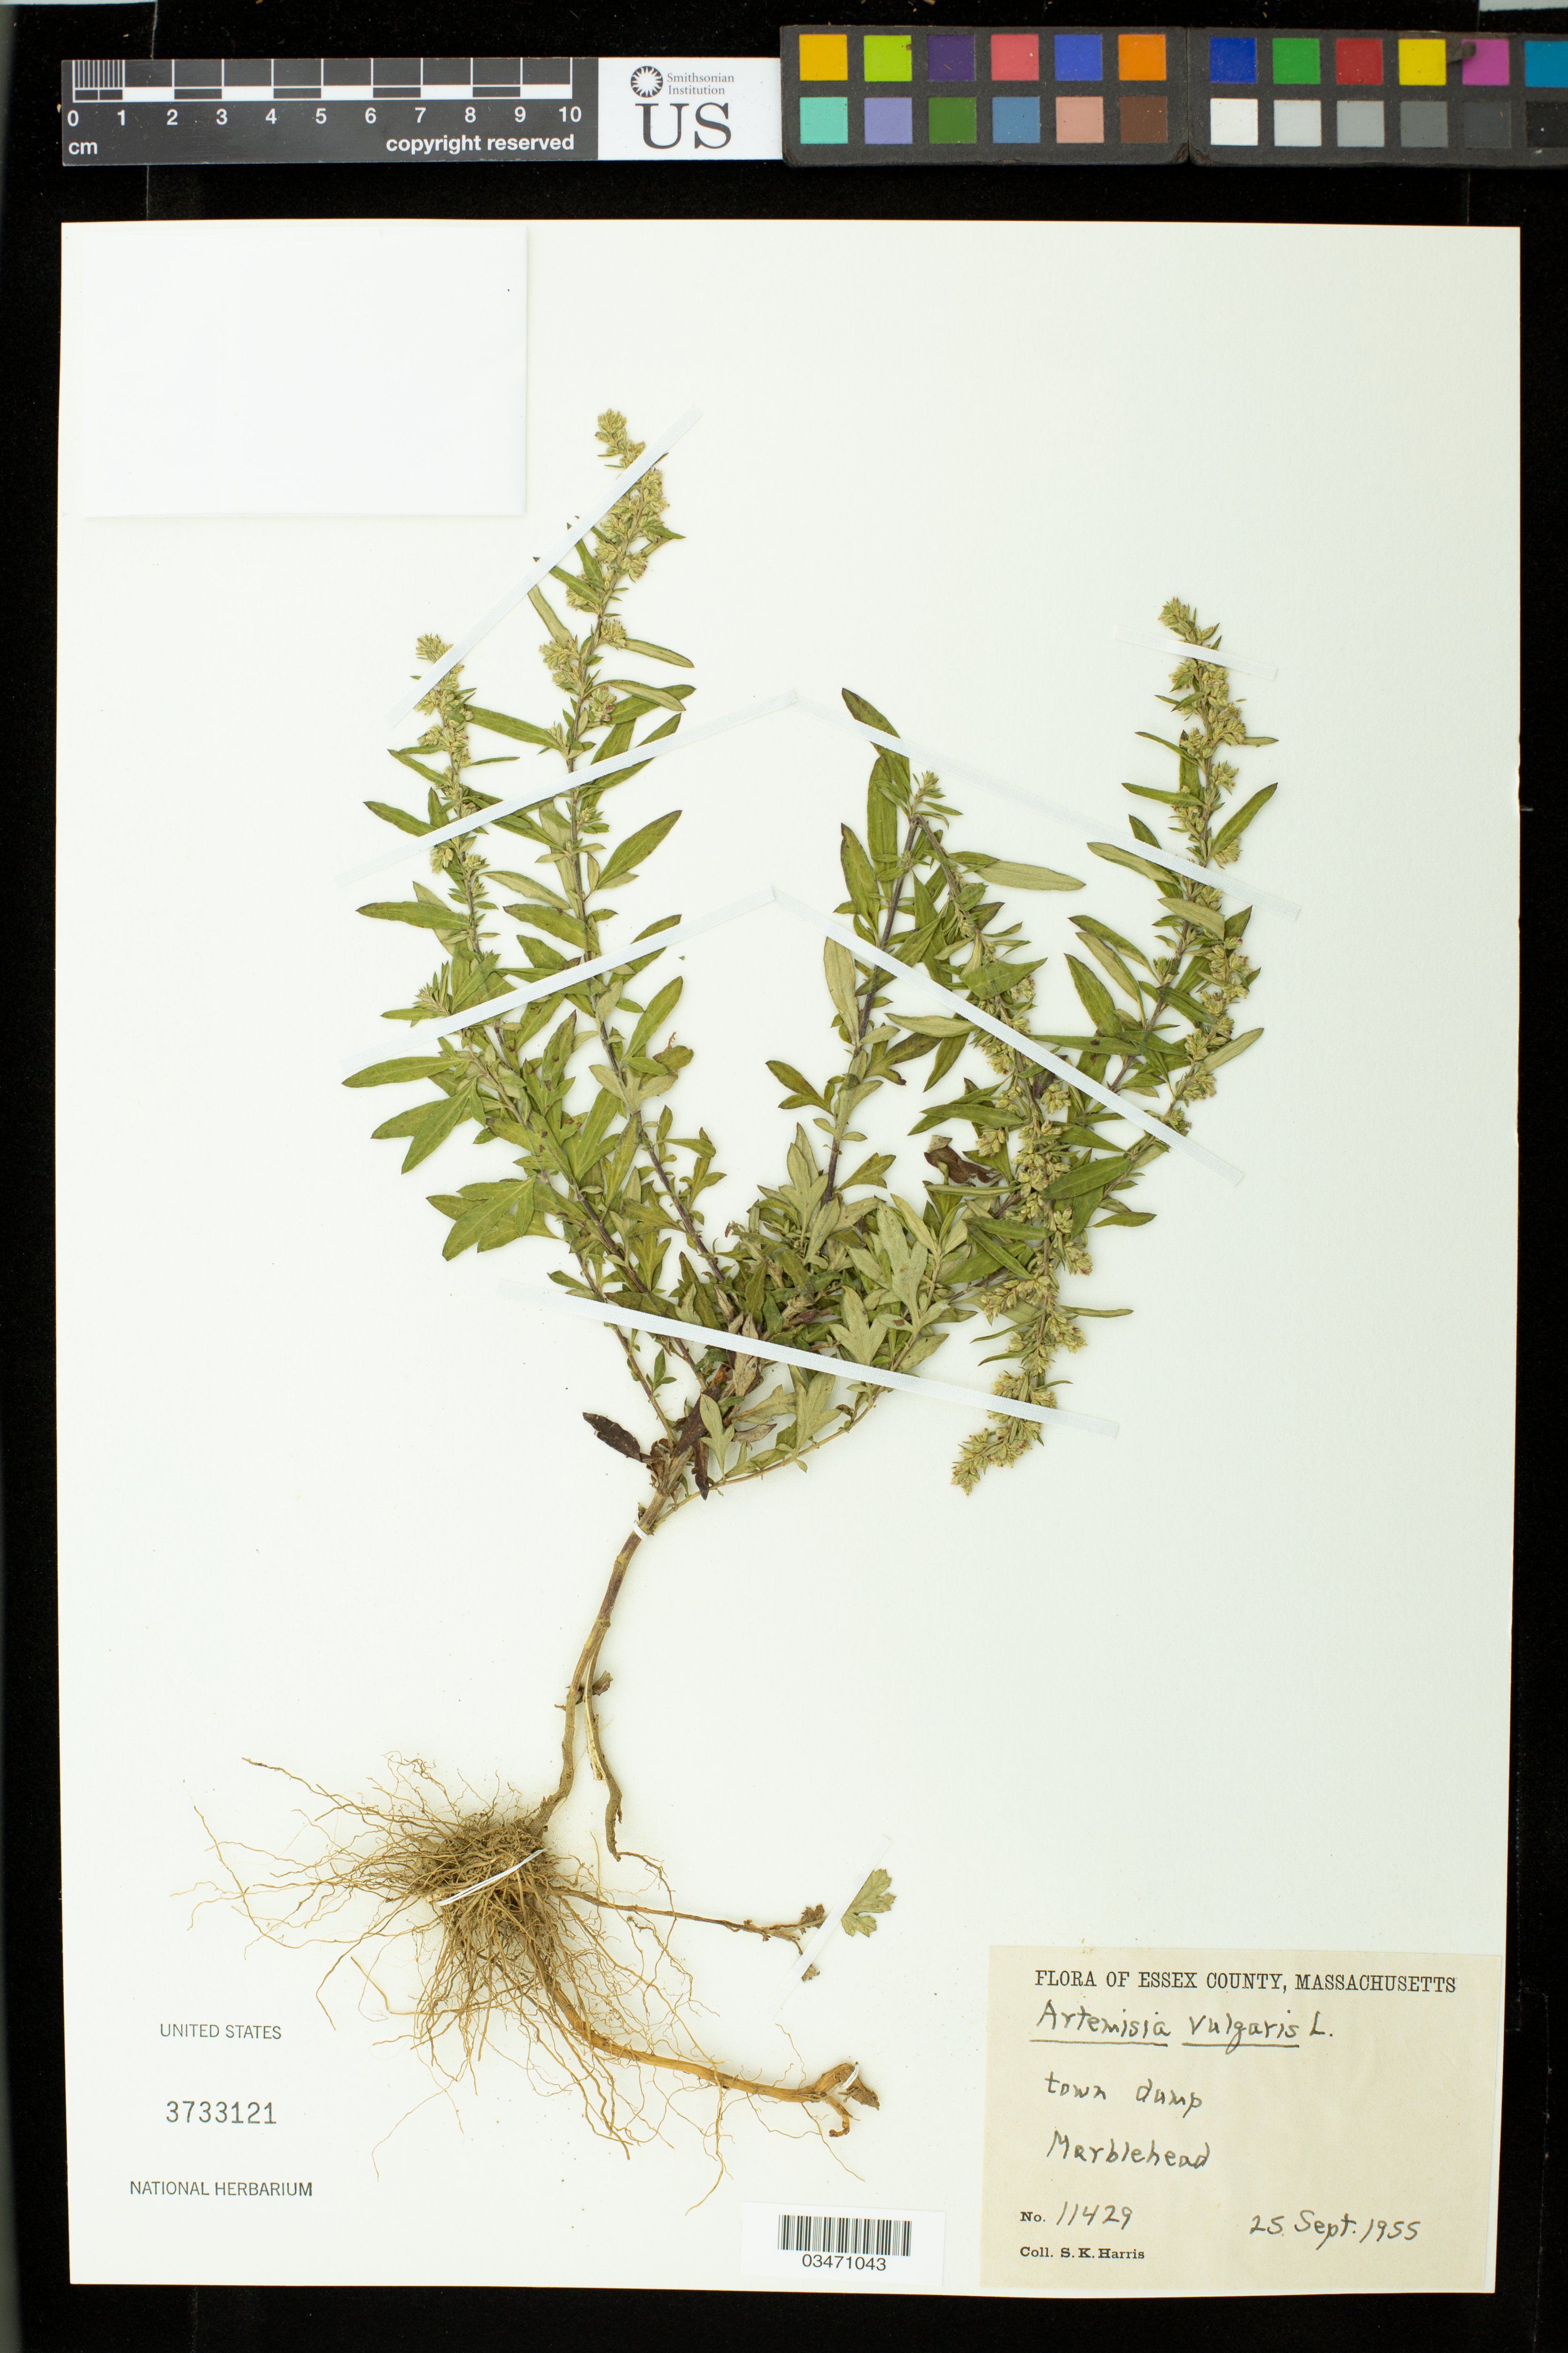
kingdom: Plantae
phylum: Tracheophyta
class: Magnoliopsida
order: Asterales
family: Asteraceae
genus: Artemisia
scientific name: Artemisia vulgaris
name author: L.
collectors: S. K. Harris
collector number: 11429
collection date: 1955-09-25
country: United States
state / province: Massachusetts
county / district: Essex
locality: Marblehead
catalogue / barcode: US 3733121